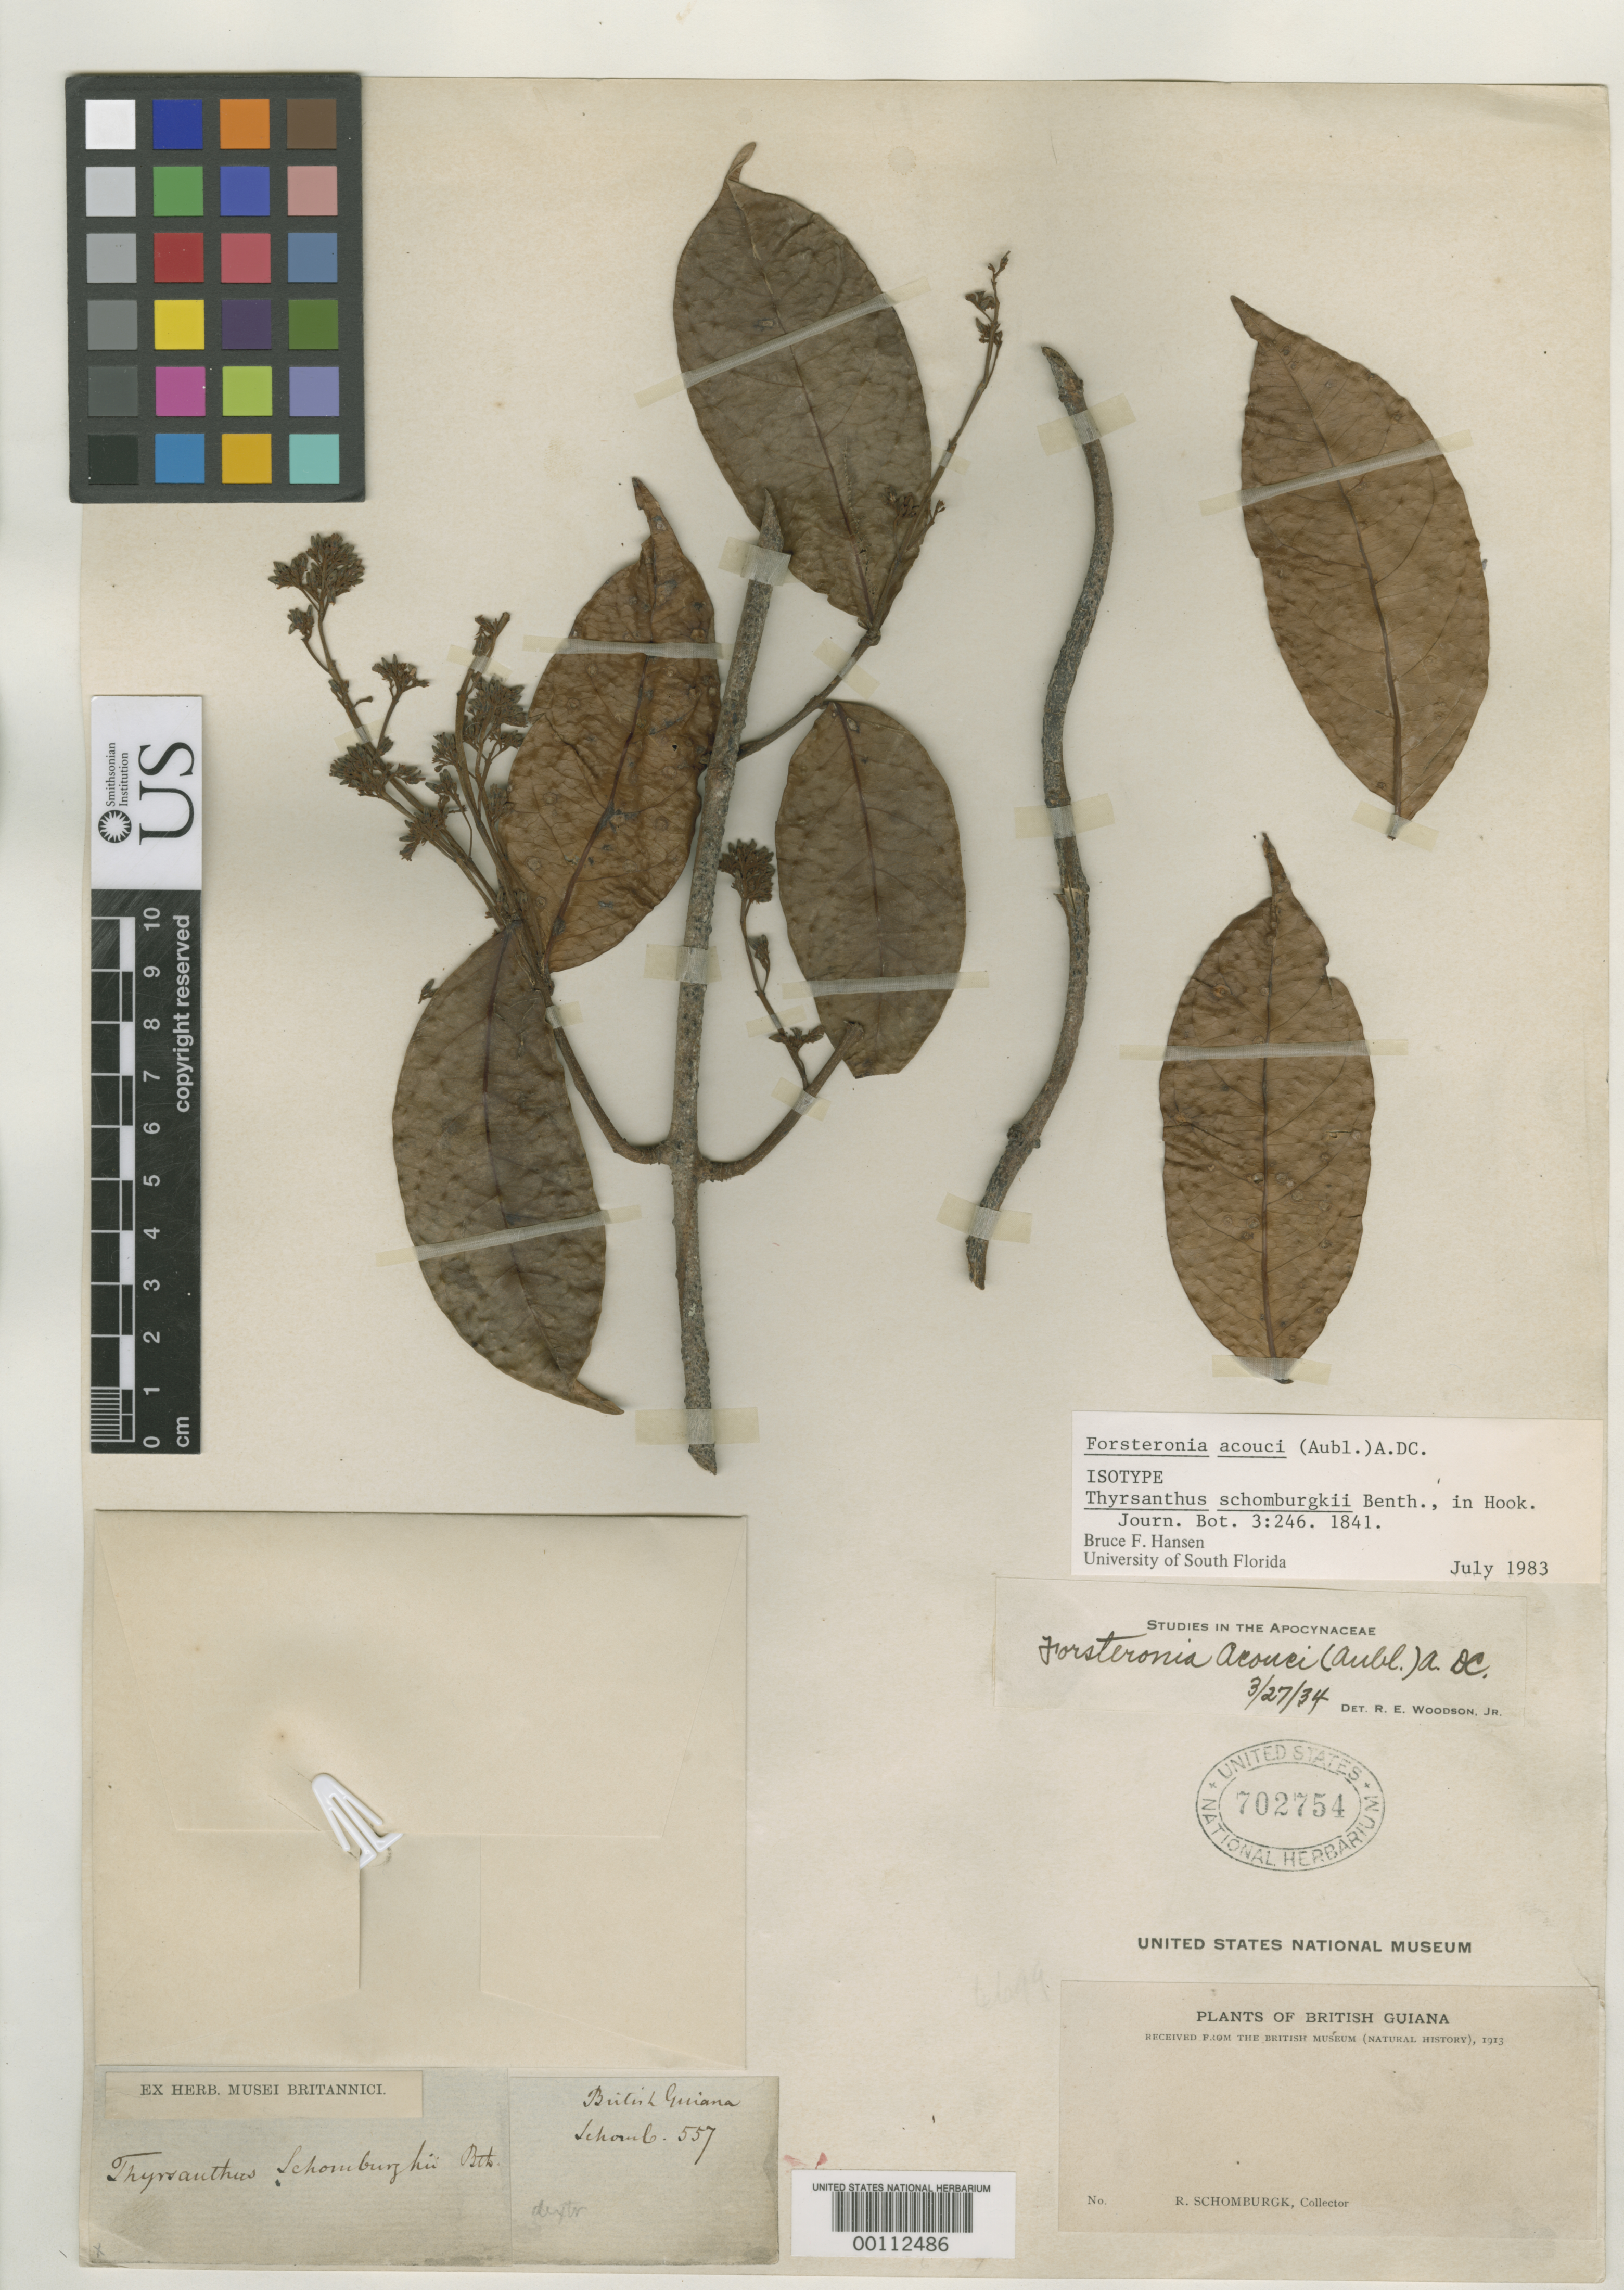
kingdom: Plantae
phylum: Tracheophyta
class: Magnoliopsida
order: Gentianales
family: Apocynaceae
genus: Thyrsanthus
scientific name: Thyrsanthus schomburgkii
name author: Benth. in Hook. f.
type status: Isotype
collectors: R. H. Schomburgk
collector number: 557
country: Guyana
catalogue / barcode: US 702754